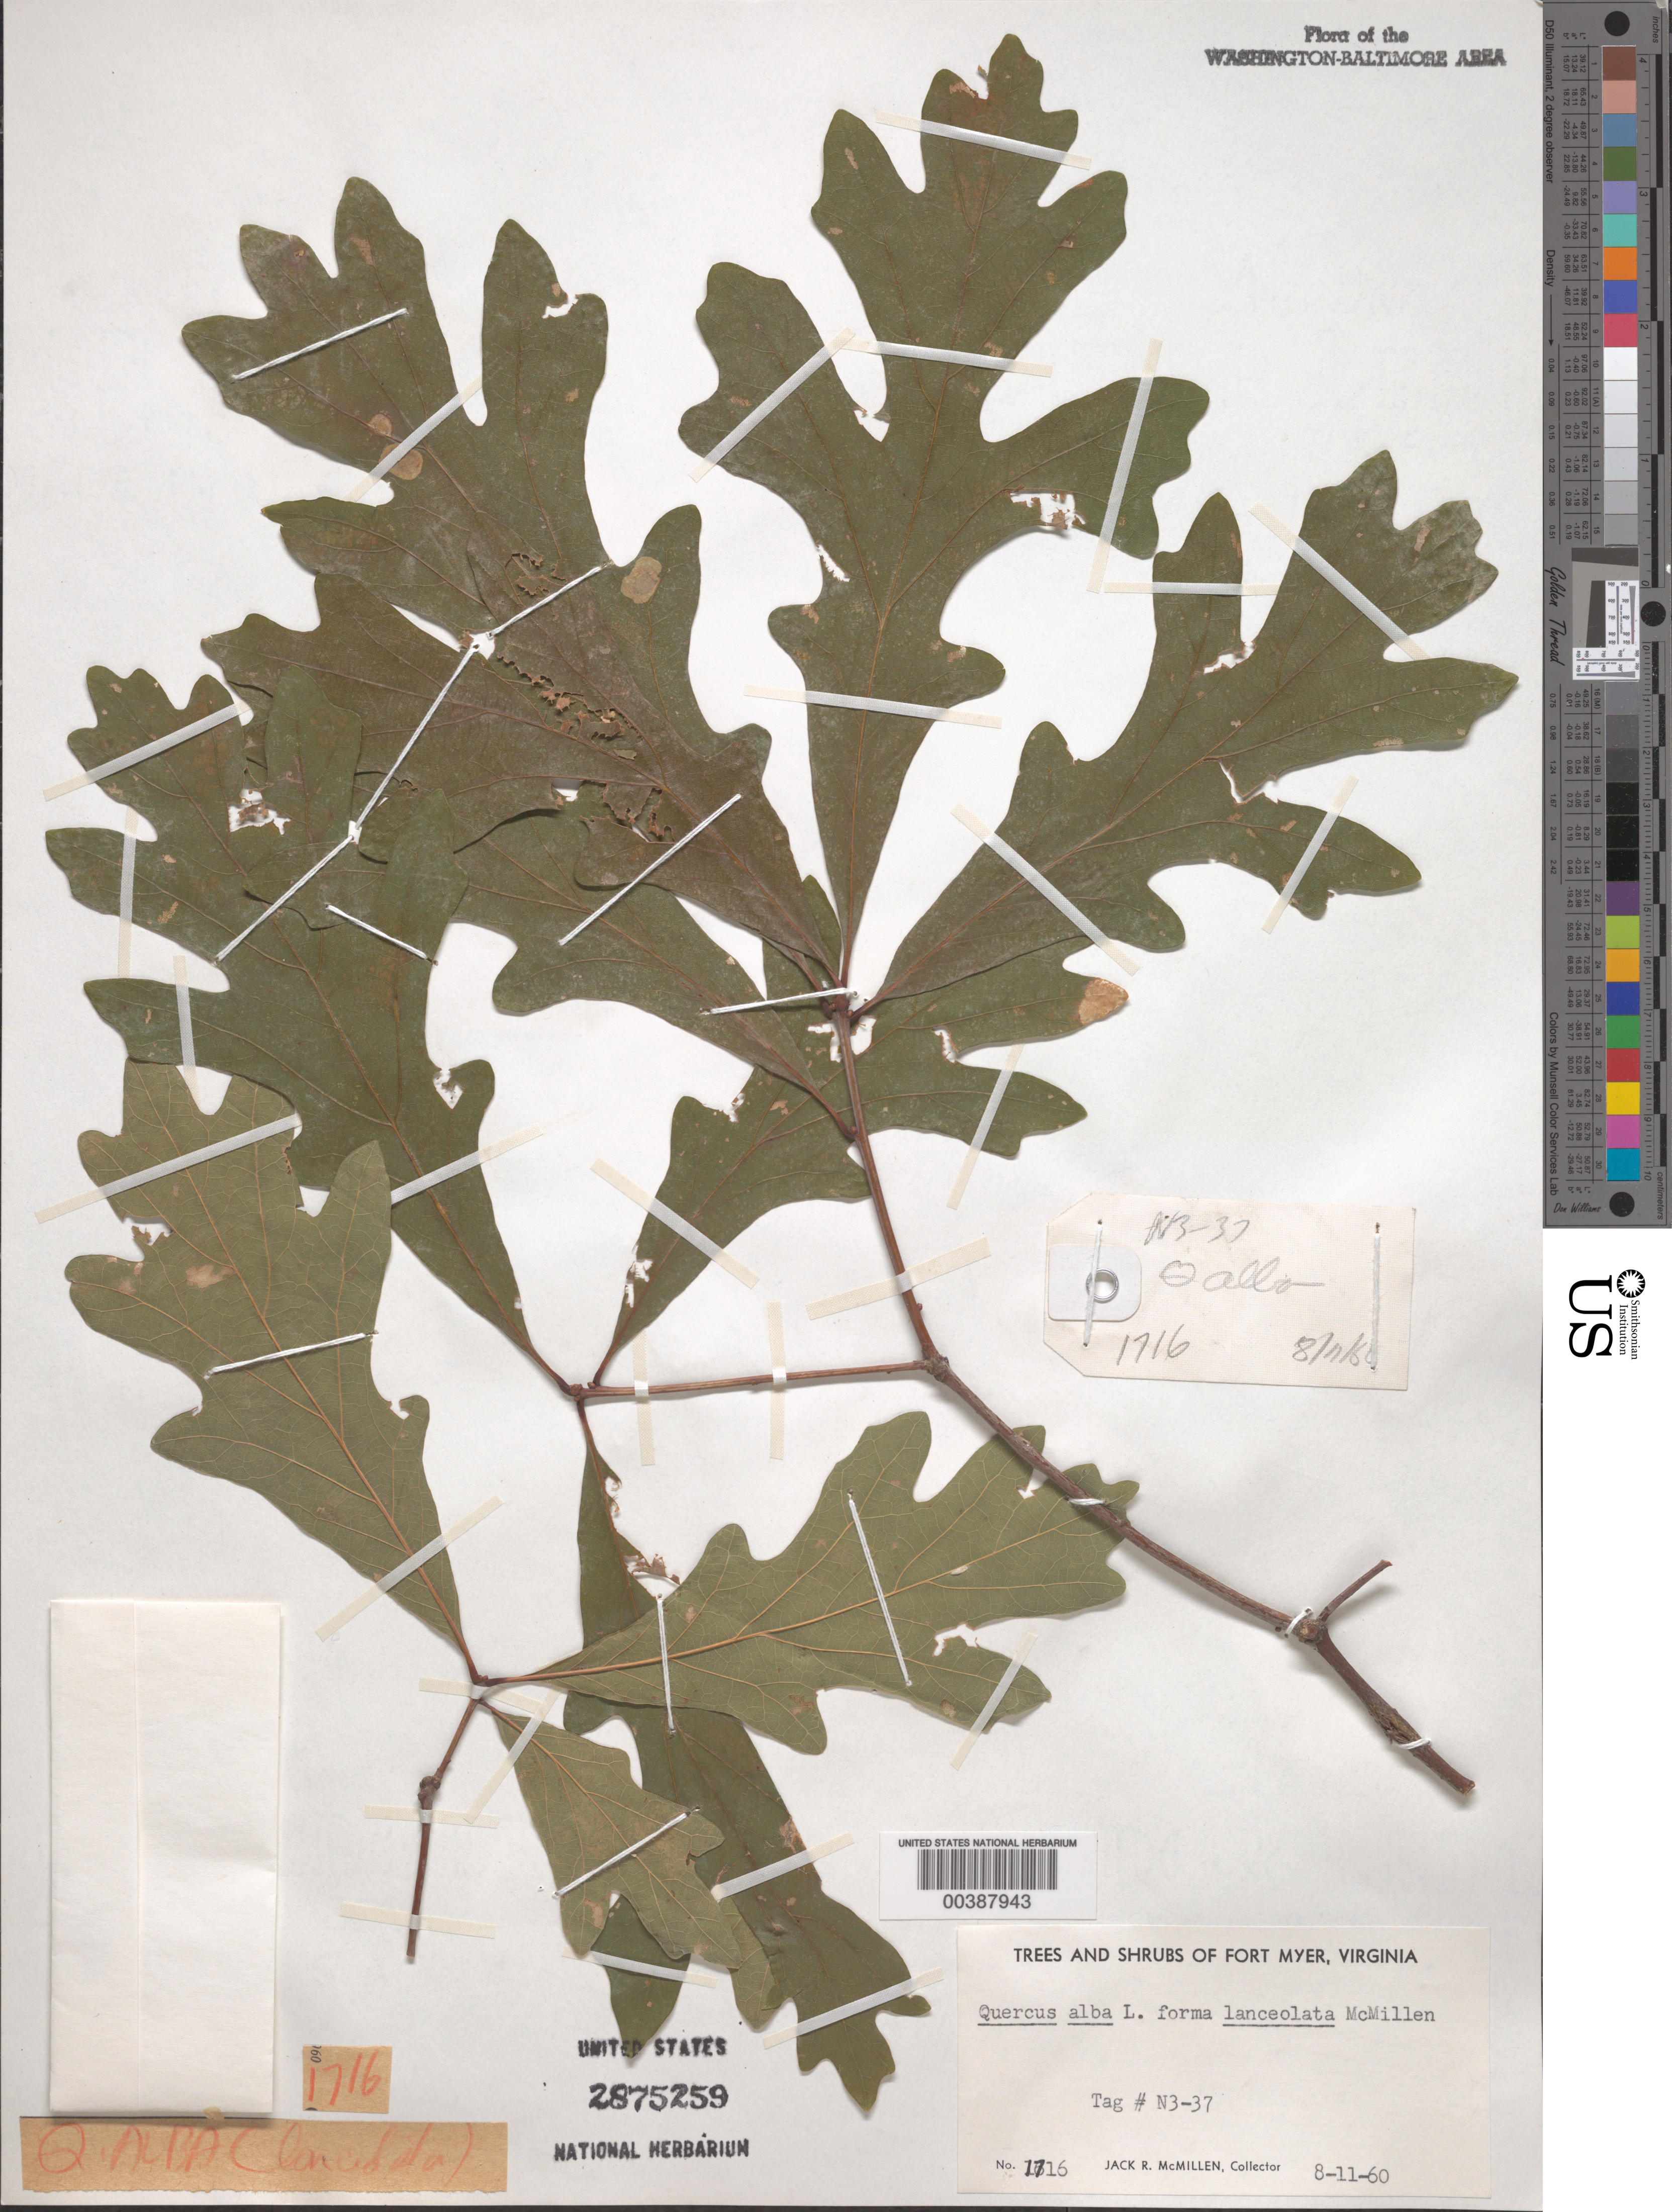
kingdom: Plantae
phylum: Tracheophyta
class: Magnoliopsida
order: Fagales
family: Fagaceae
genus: Quercus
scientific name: Quercus alba f. lanceolata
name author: McMillen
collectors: J. McMillen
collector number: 1716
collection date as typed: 11 Aug 1960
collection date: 1960-08-11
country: United States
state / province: Virginia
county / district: Arlington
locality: Fort Myers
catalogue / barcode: US 2875259